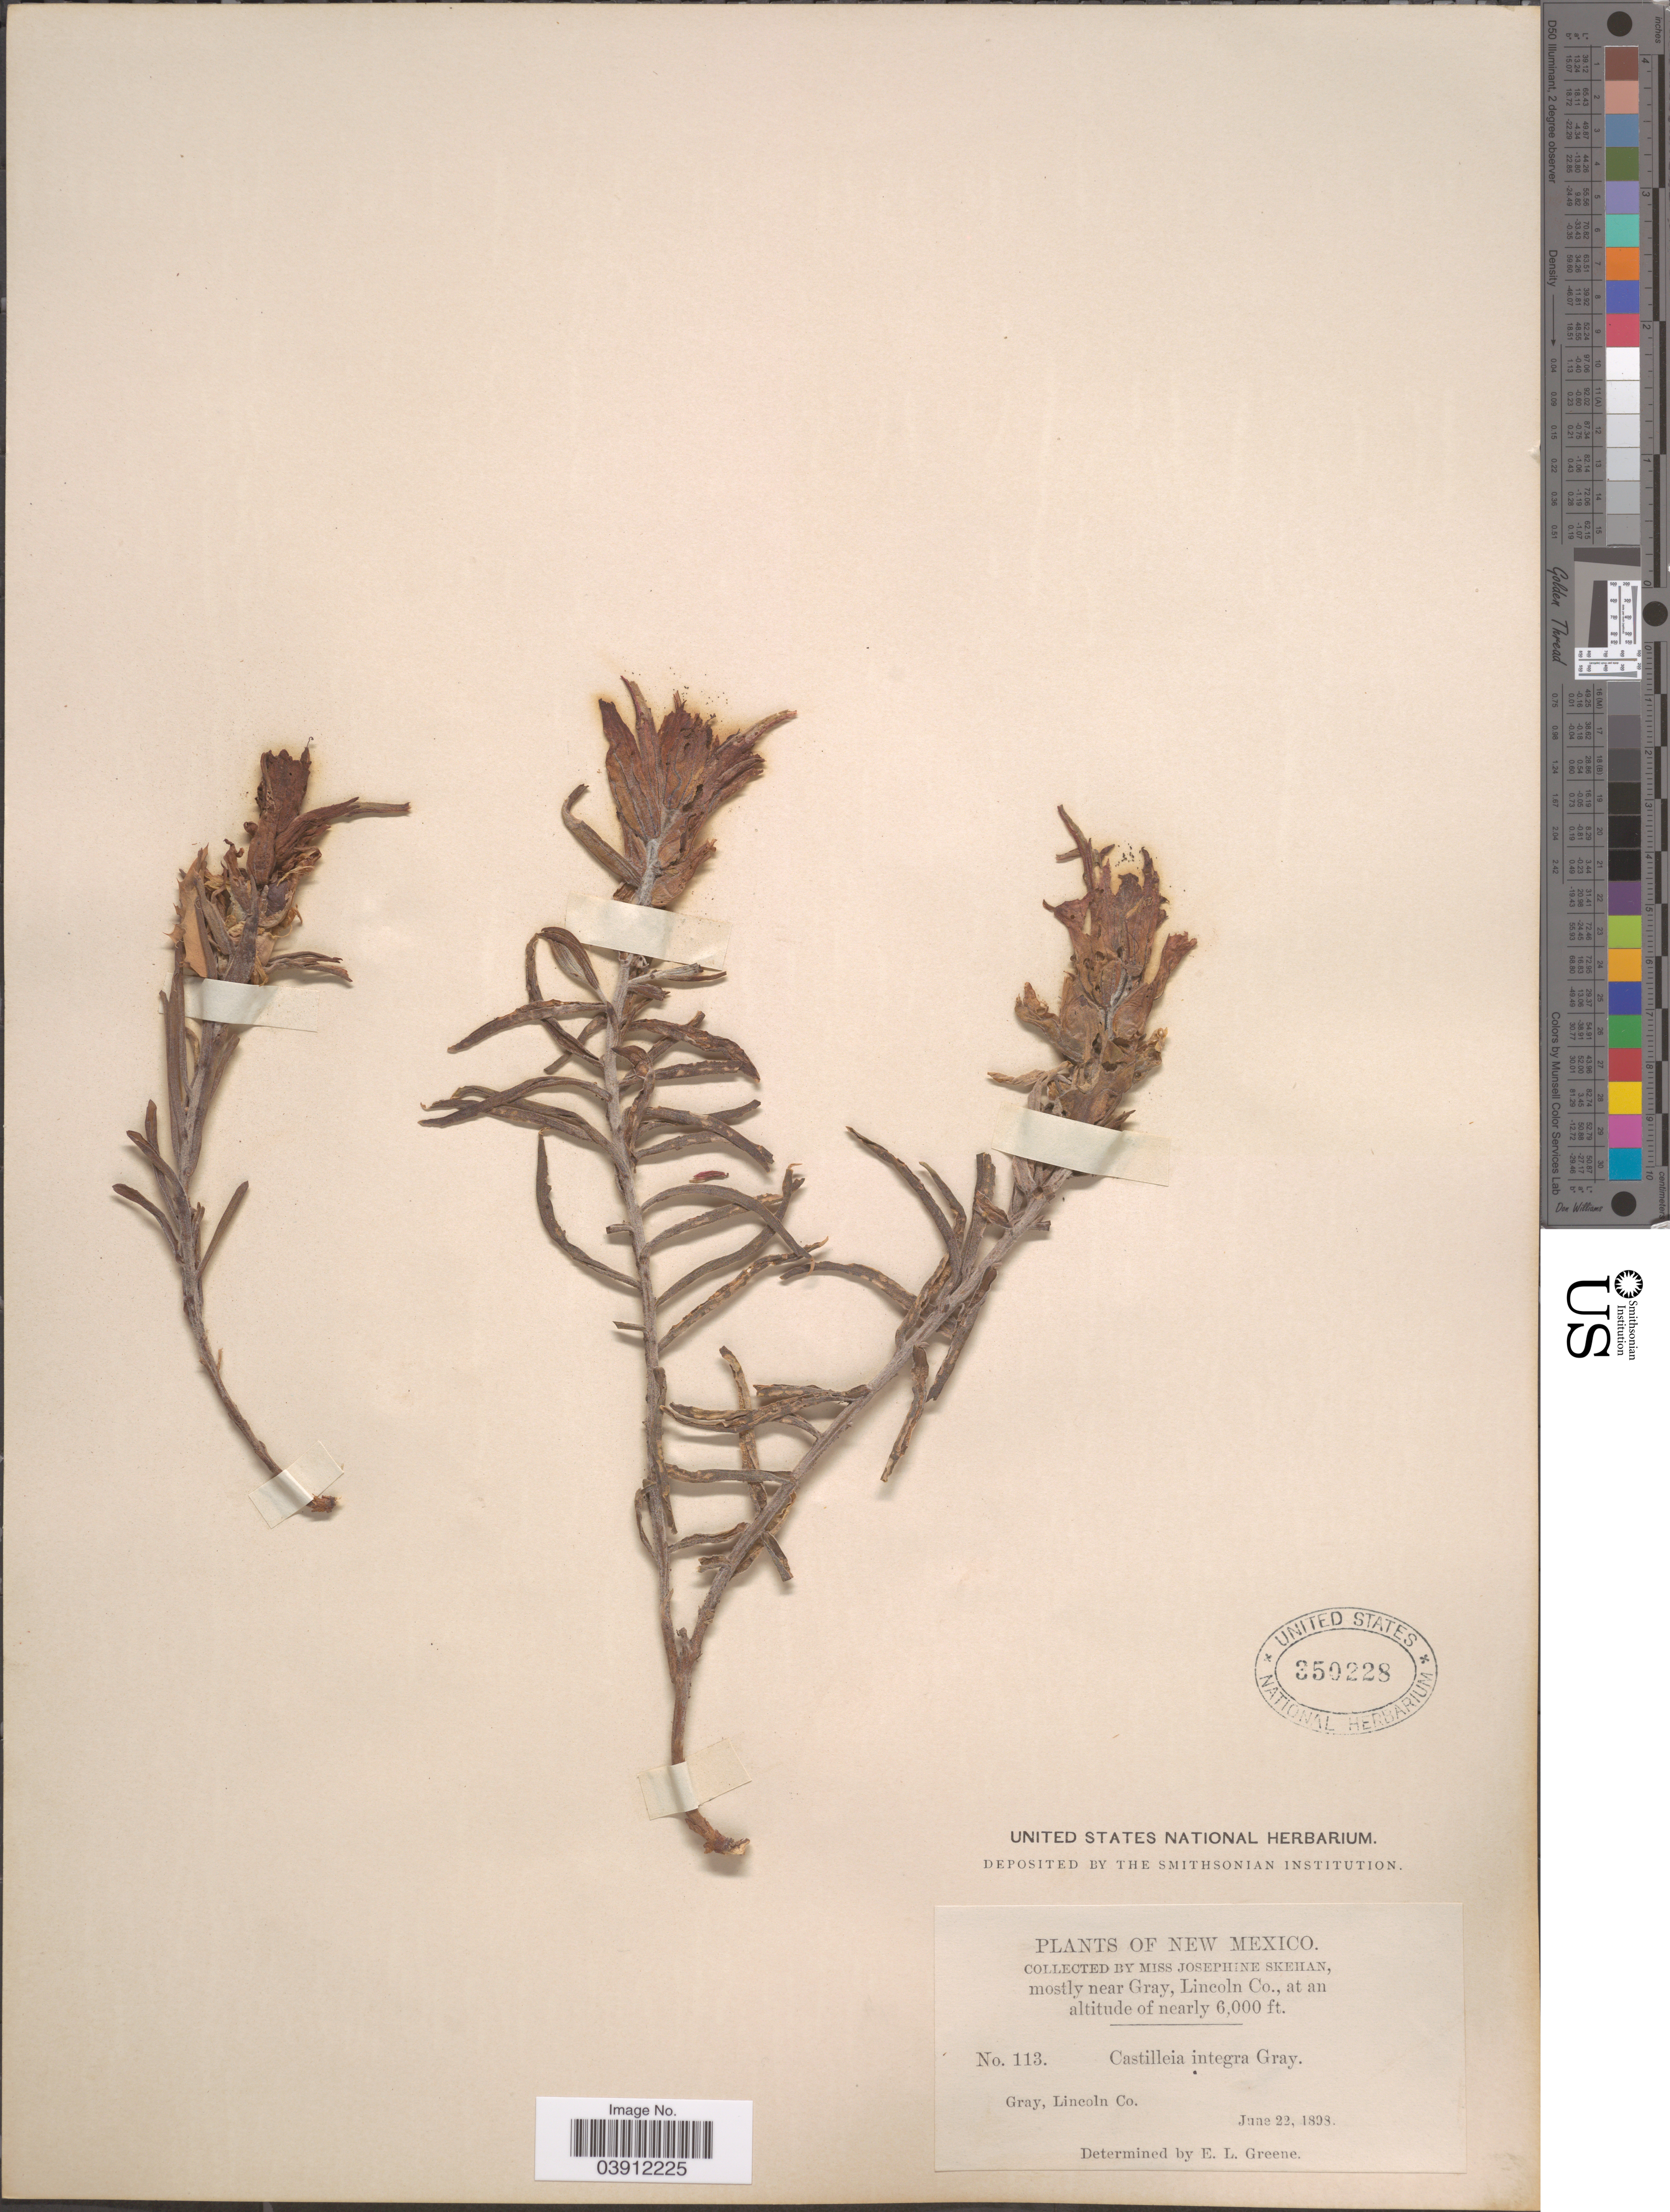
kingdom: Plantae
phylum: Tracheophyta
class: Magnoliopsida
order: Lamiales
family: Orobanchaceae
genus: Castilleja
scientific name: Castilleja integra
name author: A. Gray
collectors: J. Skehan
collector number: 113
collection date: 1898-06-22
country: United States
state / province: New Mexico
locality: Mostly near Gray, Lincoln Co.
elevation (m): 1829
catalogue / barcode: US 350228